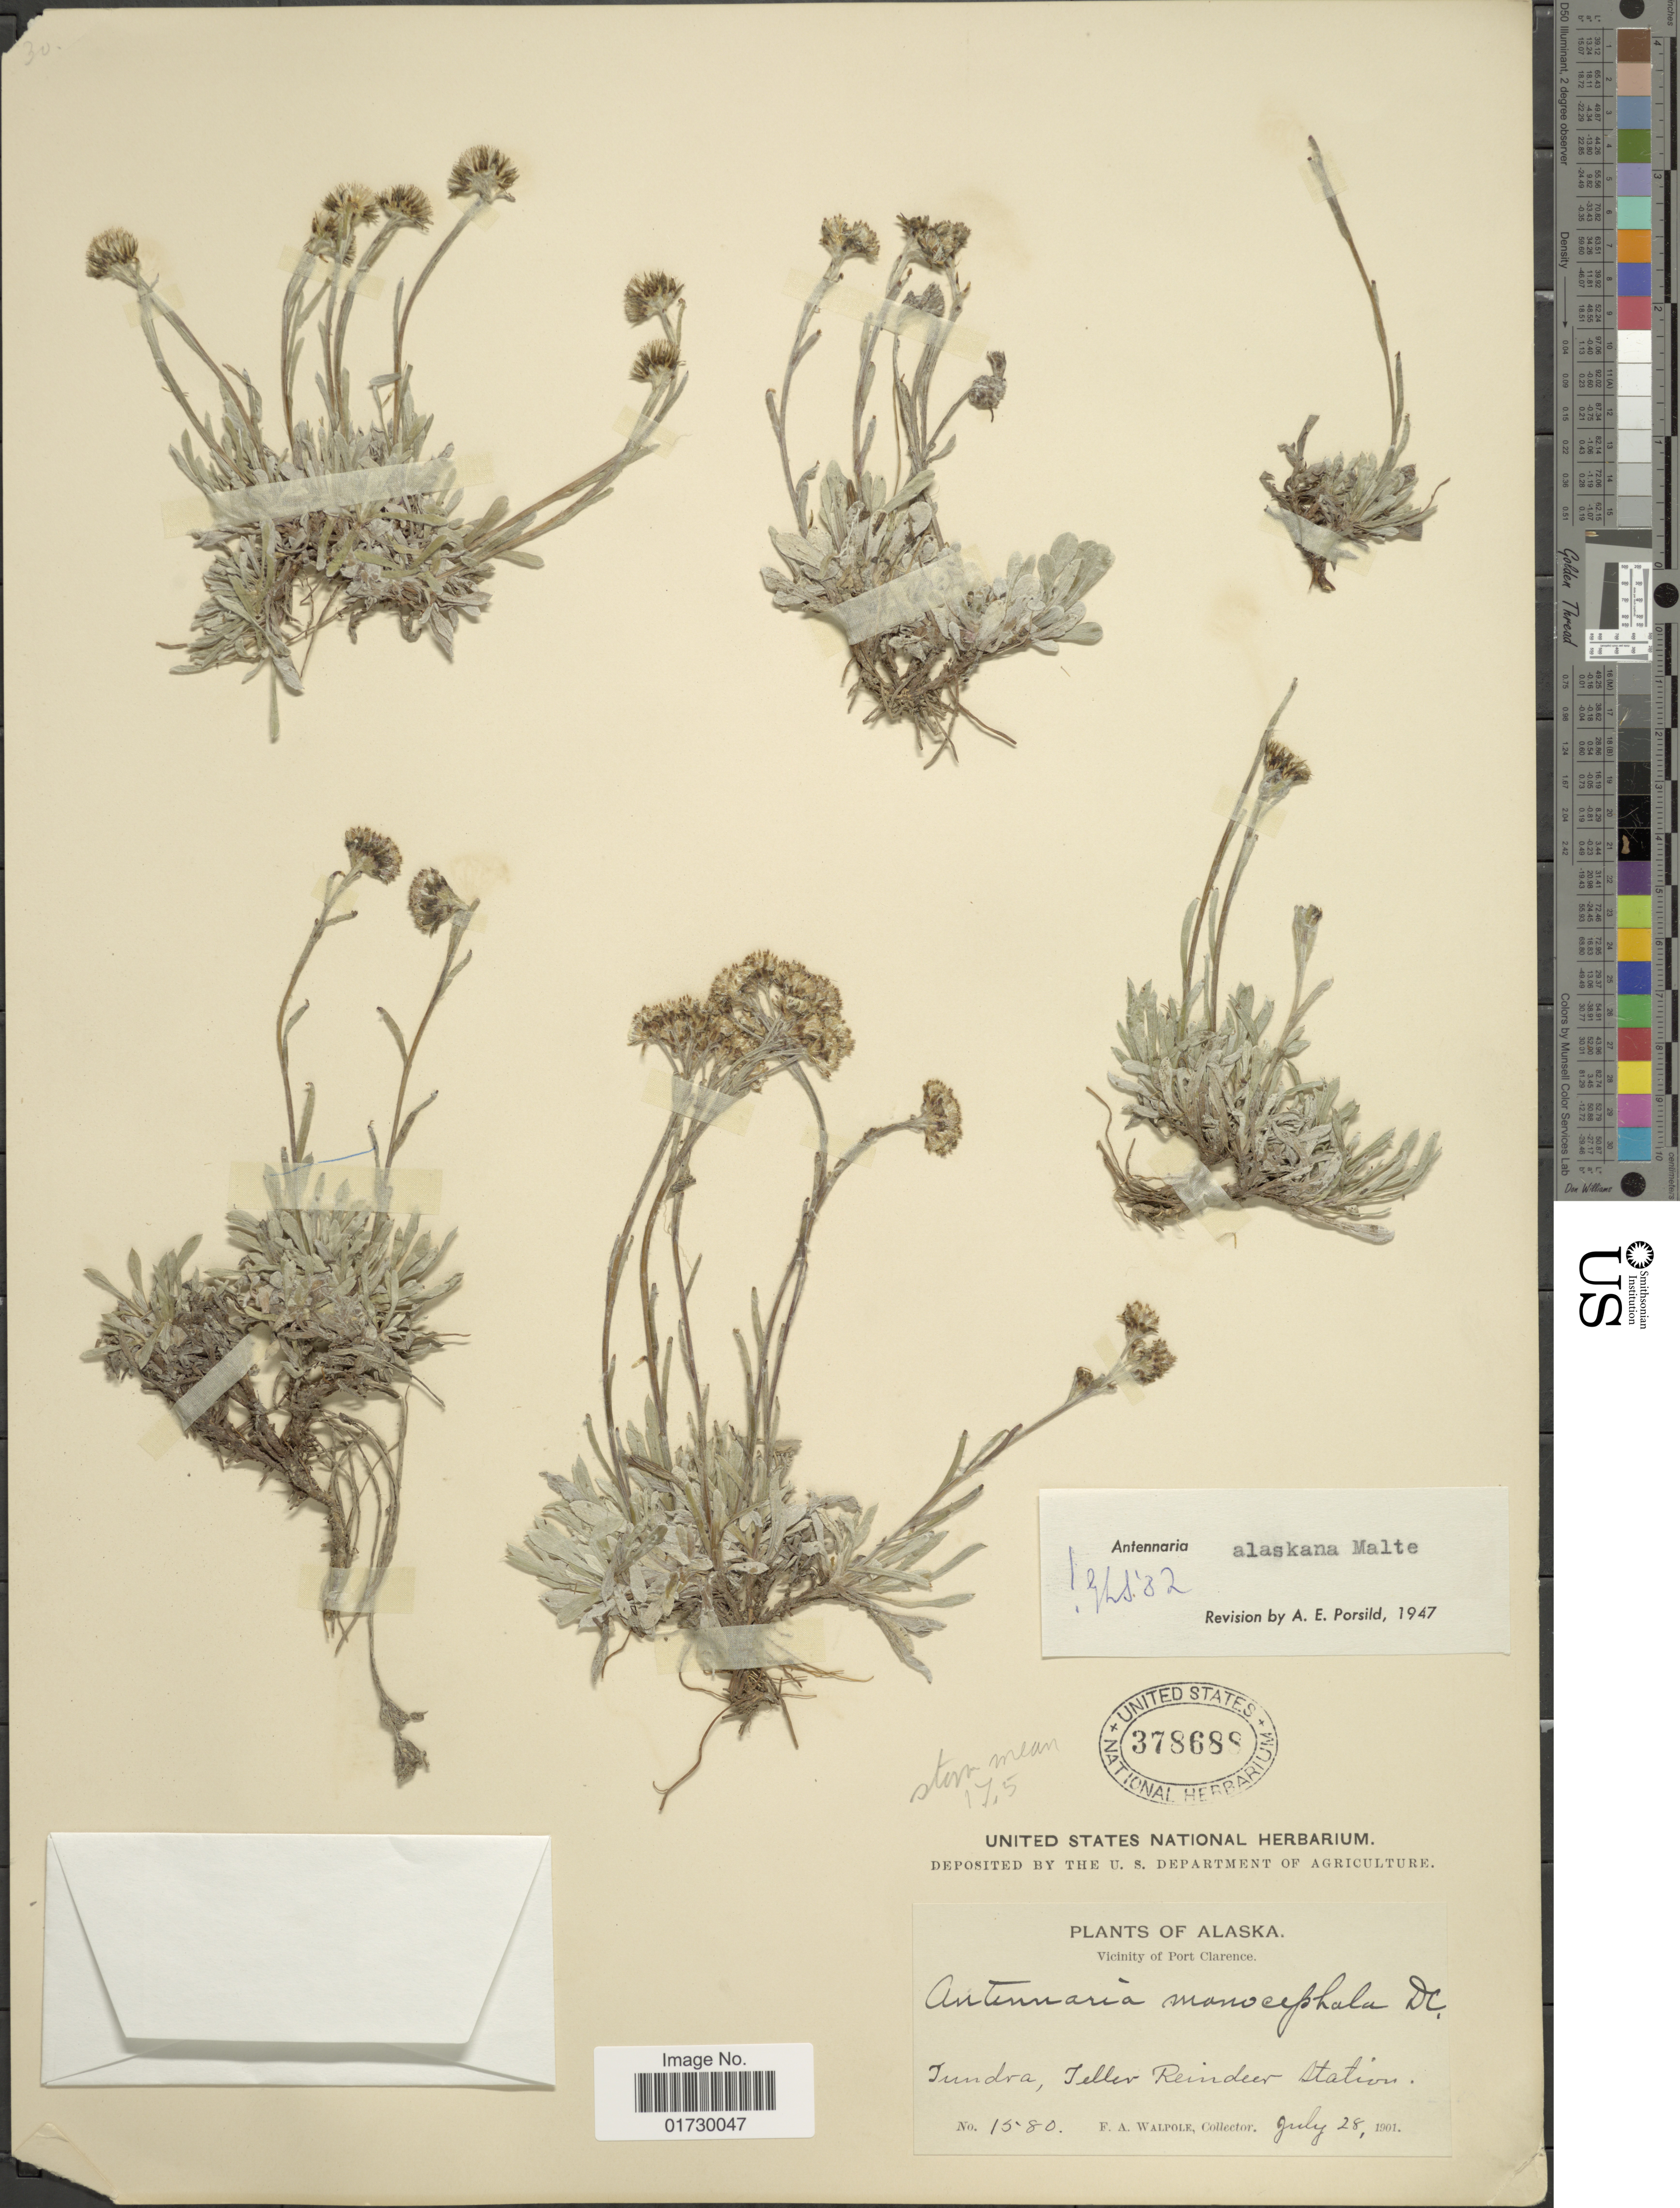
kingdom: Plantae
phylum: Tracheophyta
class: Magnoliopsida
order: Asterales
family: Asteraceae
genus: Antennaria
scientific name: Antennaria alaskana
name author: Malte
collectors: F. Walpole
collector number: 1580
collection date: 1901-07-28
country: United States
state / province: Alaska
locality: Vicinity of Port Clarence, Tundra, Teller Reindeer Station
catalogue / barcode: US 378688